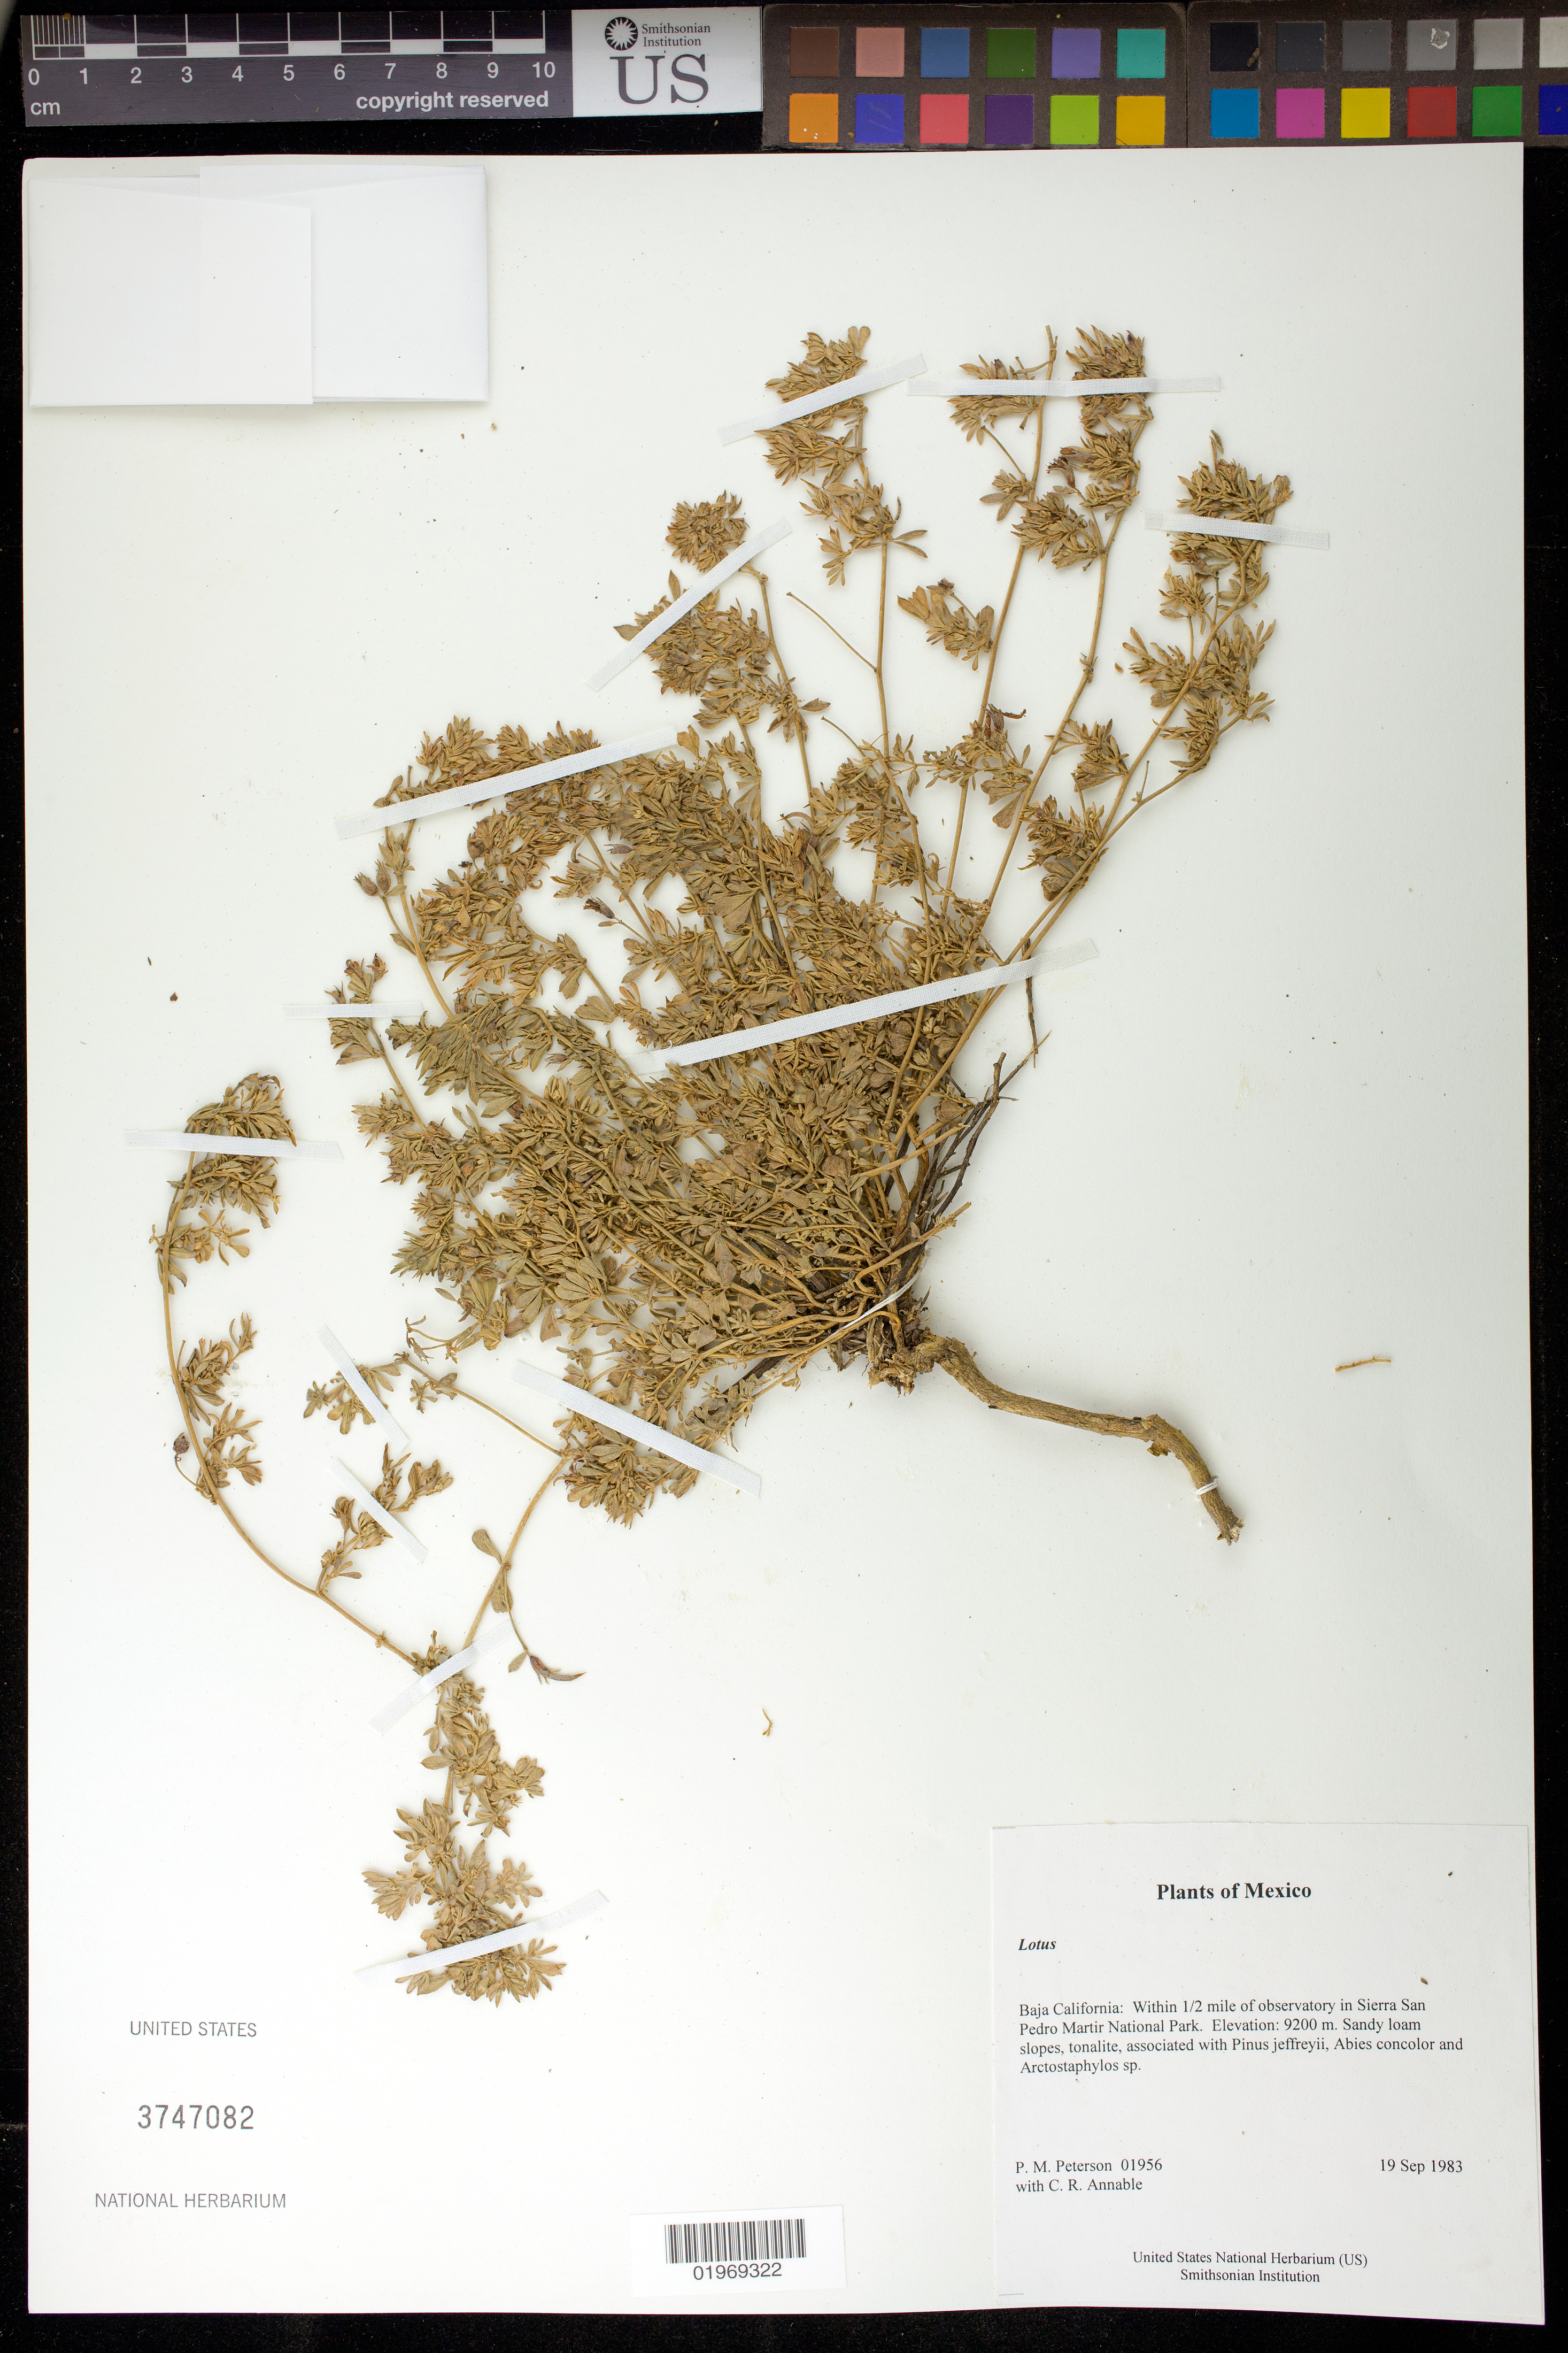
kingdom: Plantae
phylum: Tracheophyta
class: Magnoliopsida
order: Fabales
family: Fabaceae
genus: Lotus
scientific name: Lotus sp.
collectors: P. M. Peterson & C. R. Annable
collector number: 01956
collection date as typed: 19 Sep 1983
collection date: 1983-09-19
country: Mexico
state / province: Baja California Norte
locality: Within 1/2 mile of observatory in Sierra San Pedro Martir National Park.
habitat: Sandy loam slopes, tonalite, associated with Pinus jeffreyii, Abies concolor and Arctostaphylos sp.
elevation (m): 9200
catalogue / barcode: US 3747082